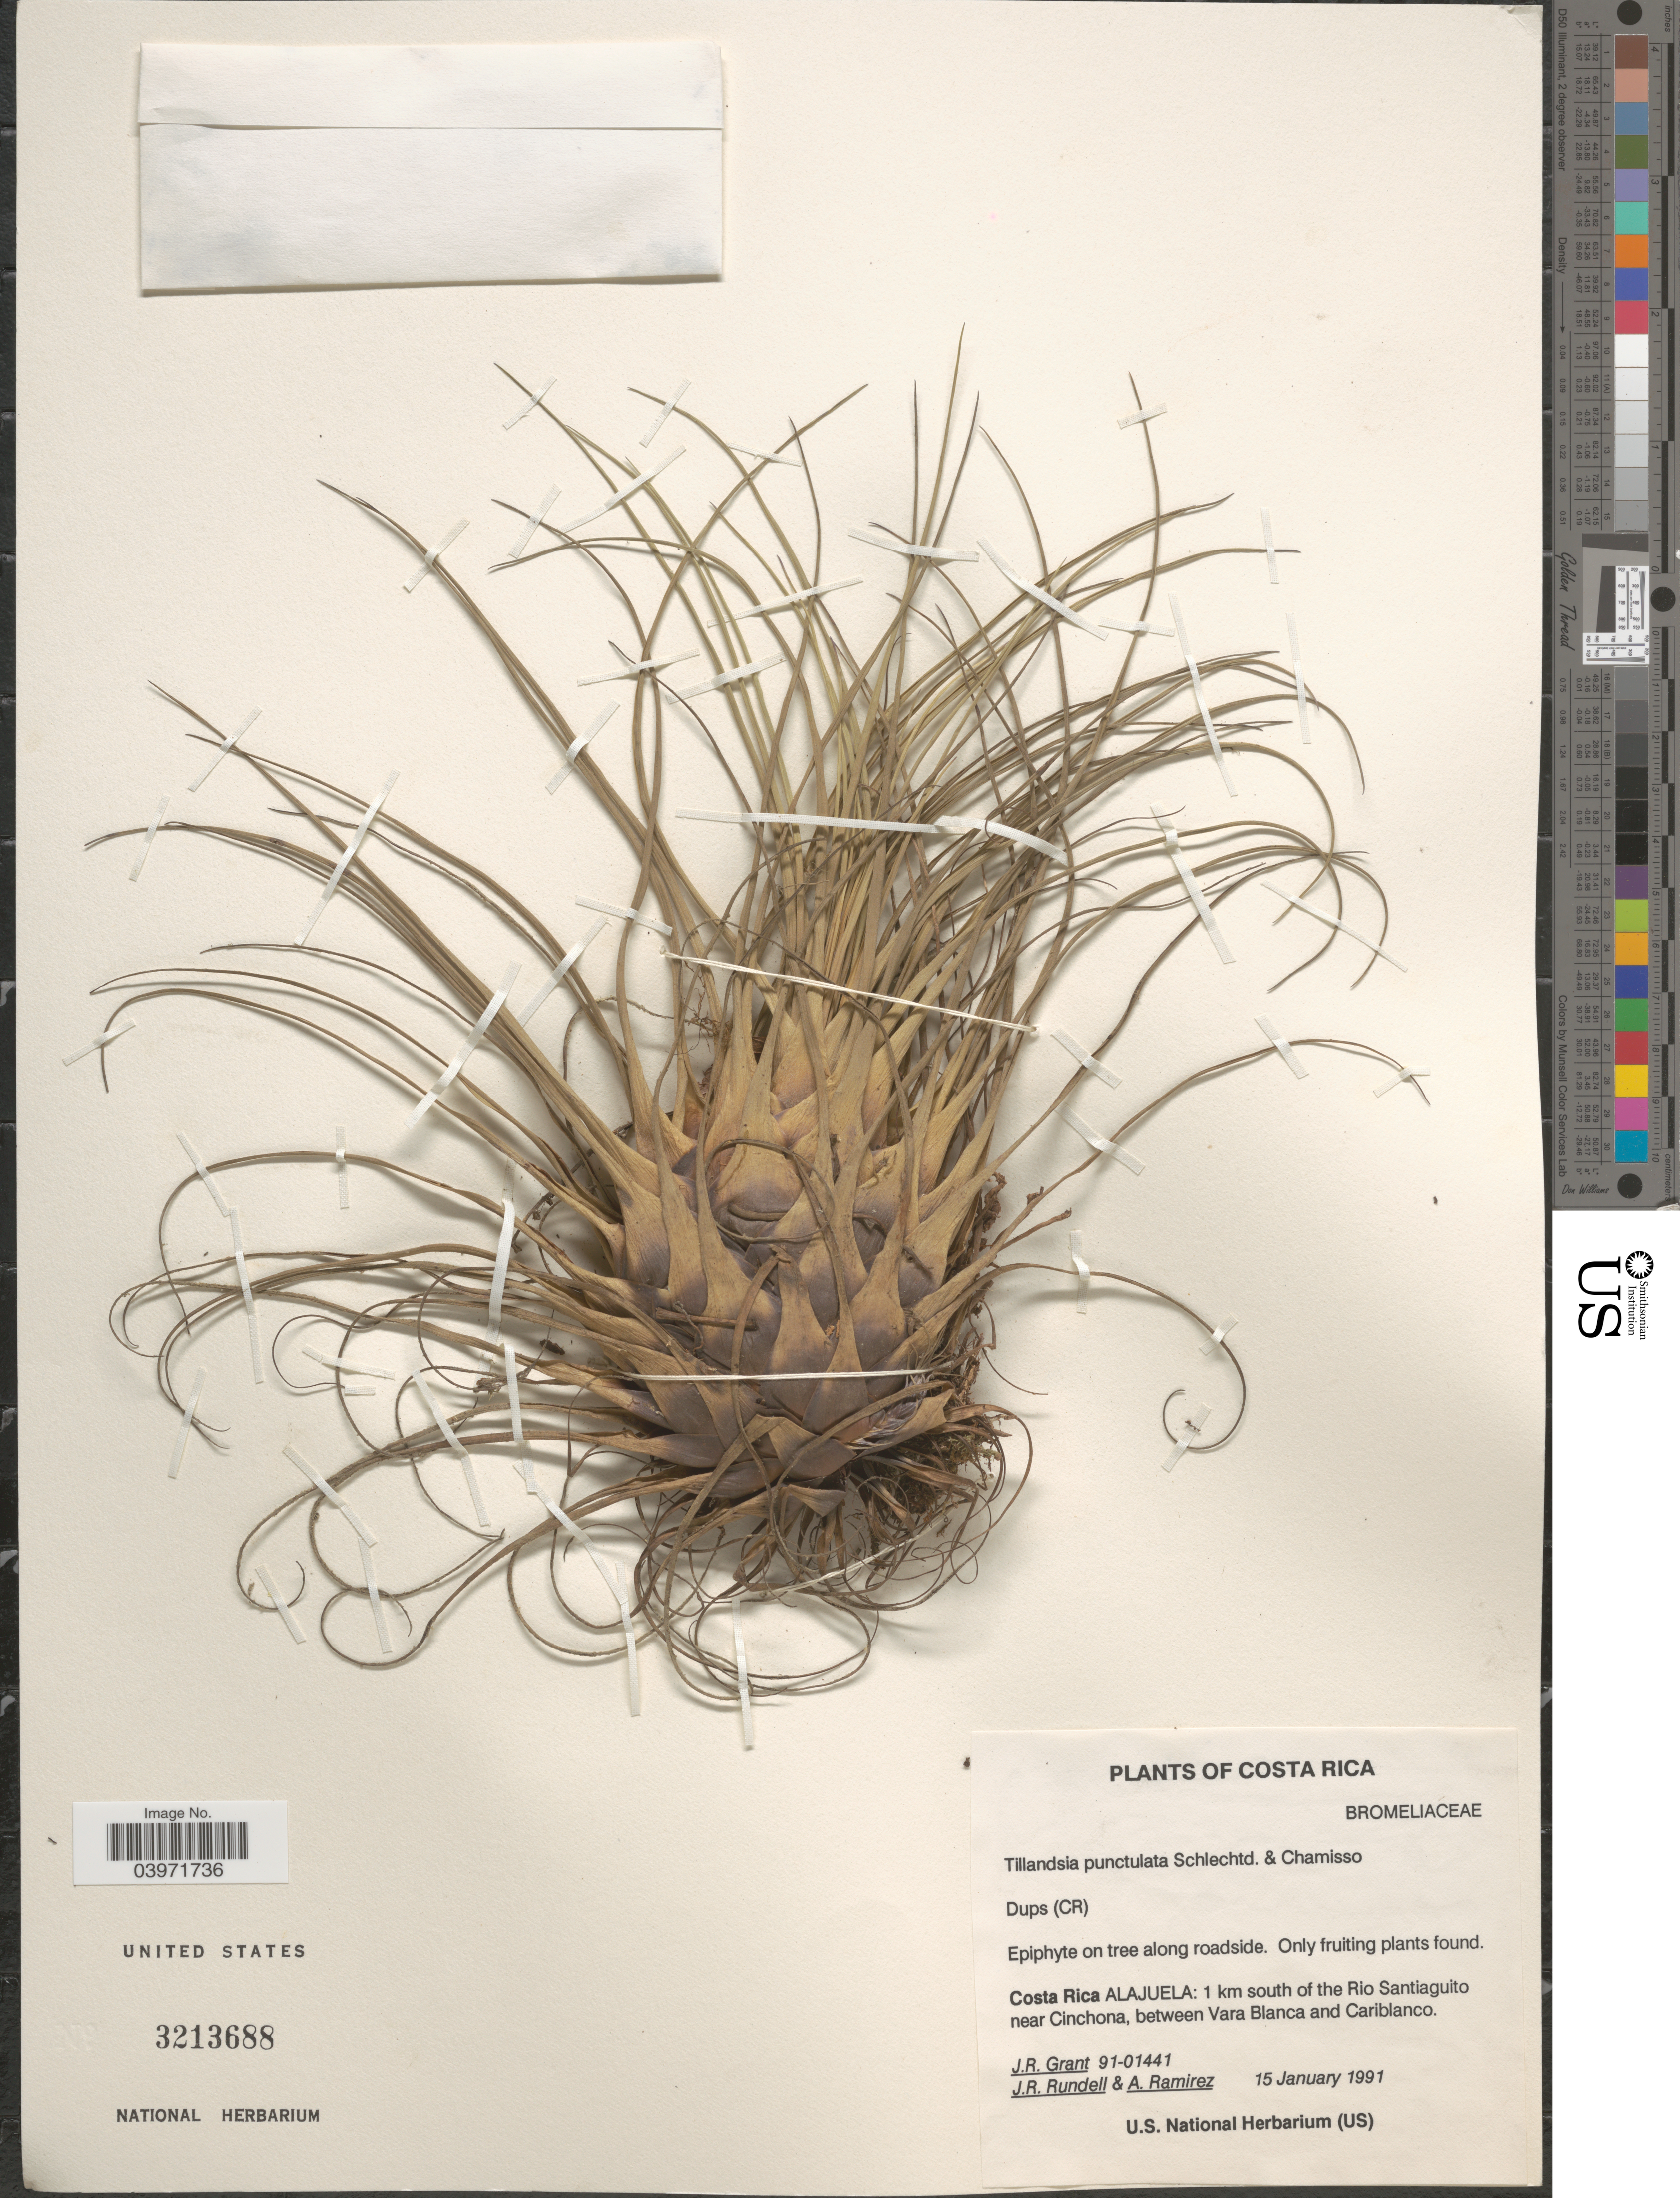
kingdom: Plantae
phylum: Tracheophyta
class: Liliopsida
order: Poales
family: Bromeliaceae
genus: Tillandsia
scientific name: Tillandsia punctulata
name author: Schltdl. & Cham.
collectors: J. Grant, J. R. Rundell & A. Ramirez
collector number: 91-01441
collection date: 1991-01-15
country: Costa Rica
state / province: Alajuela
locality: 1 km south of the Rio Santiaguito near Cinchona, between Vara Blanca and Cariblanco.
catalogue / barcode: US 3213688